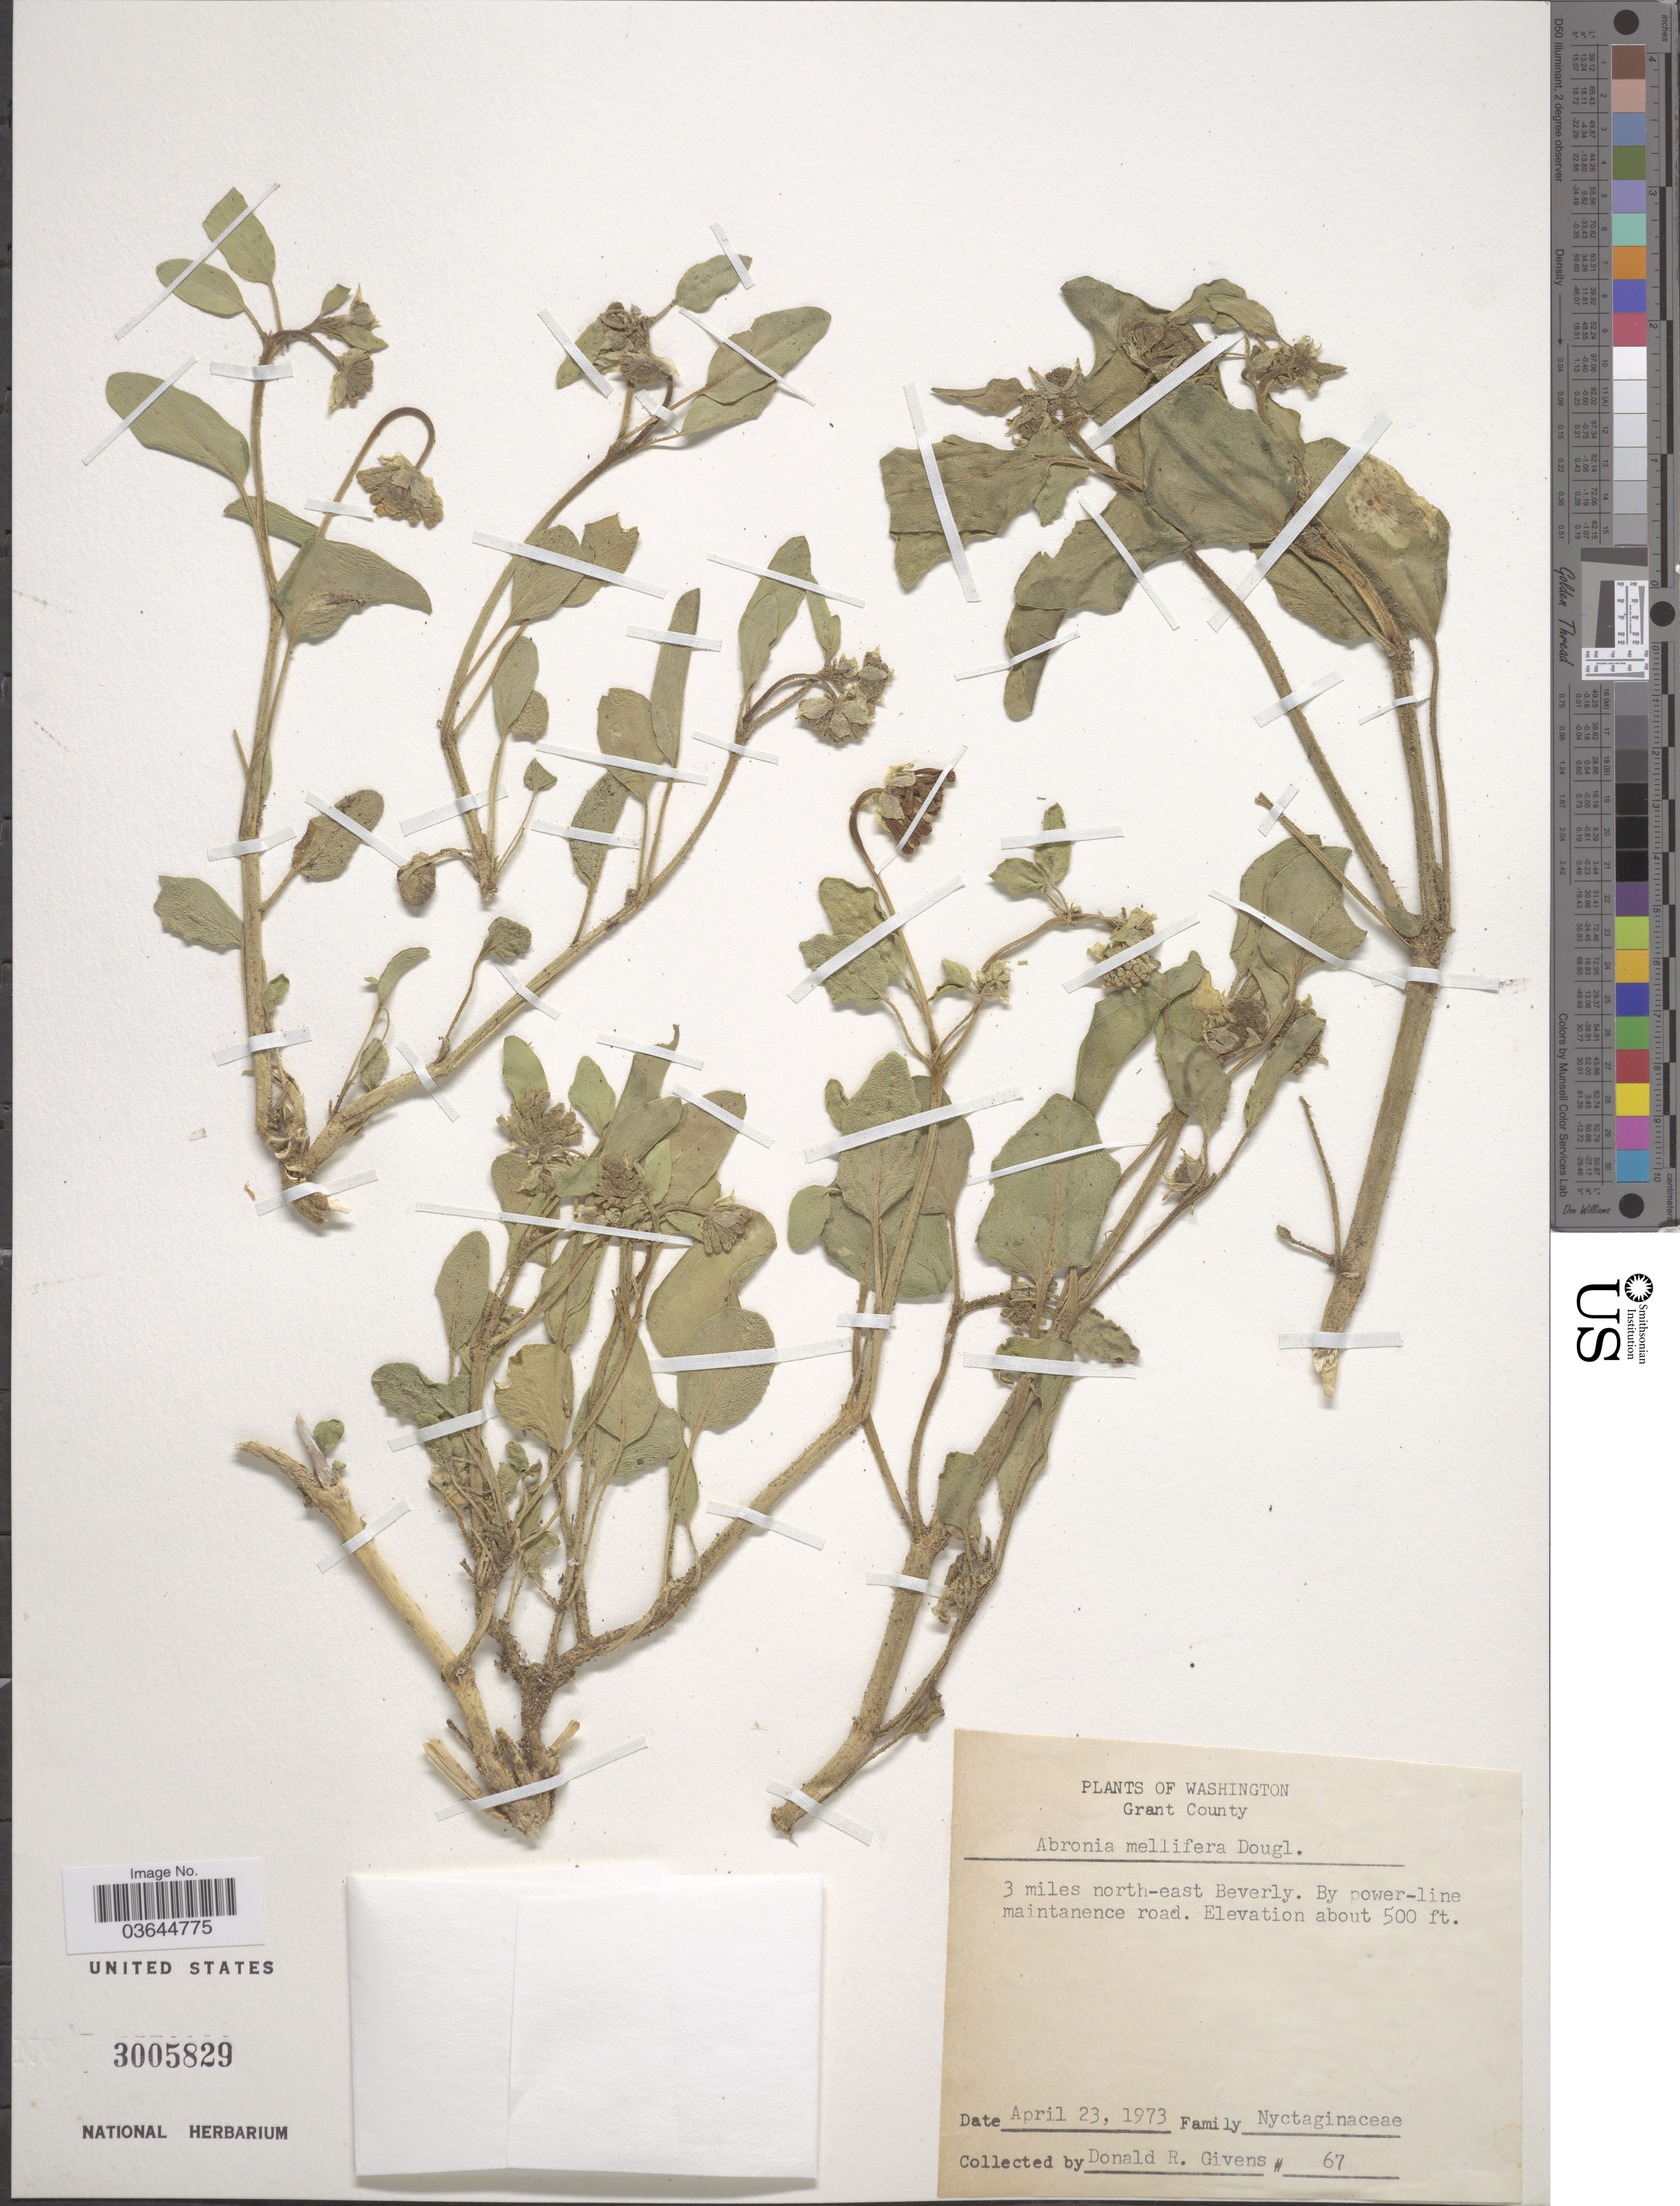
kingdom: Plantae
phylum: Tracheophyta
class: Magnoliopsida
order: Caryophyllales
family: Nyctaginaceae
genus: Abronia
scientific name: Abronia mellifera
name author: Douglas ex Hook.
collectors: D. Givens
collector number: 67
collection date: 1973-04-23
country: United States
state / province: Washington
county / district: Grant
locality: Grant County. 3 miles north-east Beverly. By power-line maintenance road.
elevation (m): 152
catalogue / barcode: US 3005829